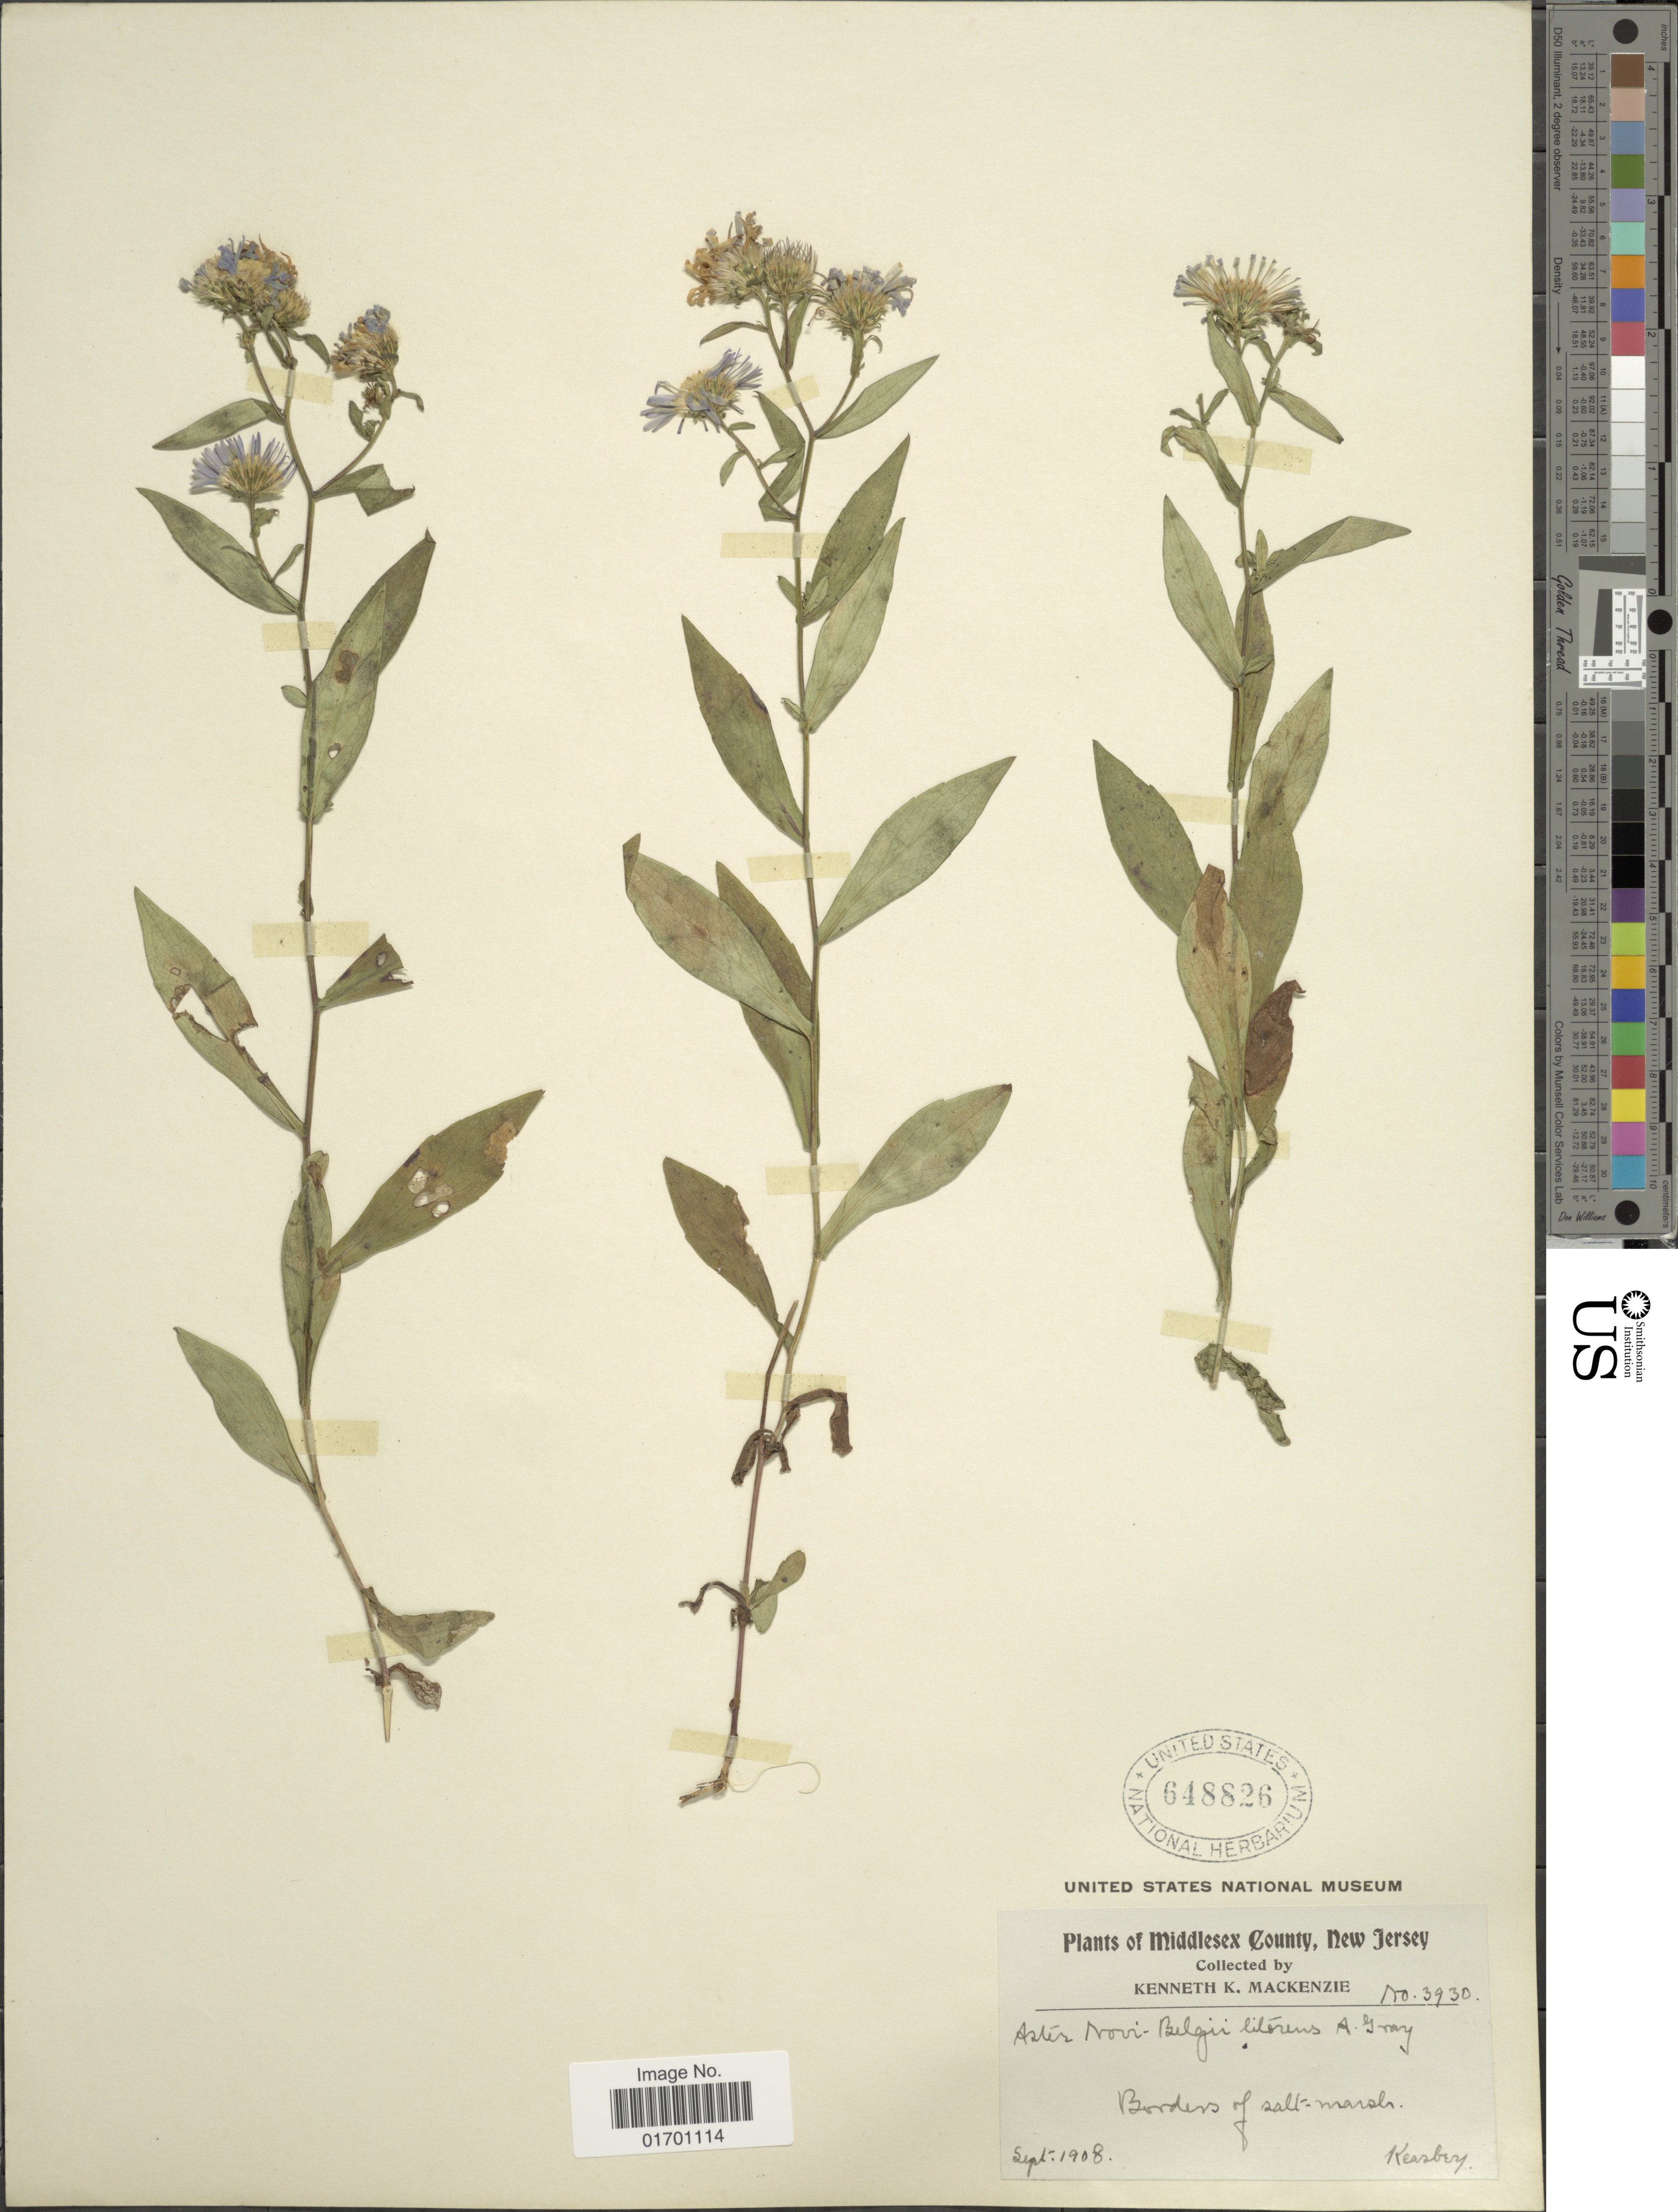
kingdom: Plantae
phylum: Tracheophyta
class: Magnoliopsida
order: Asterales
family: Asteraceae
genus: Symphyotrichum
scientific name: Symphyotrichum novi-belgii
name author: (L.) G.L. Nesom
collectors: K. K. Mackenzie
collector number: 3930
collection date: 1908-09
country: United States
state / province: New Jersey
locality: Middlesex County. Keasbey.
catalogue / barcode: US 648826